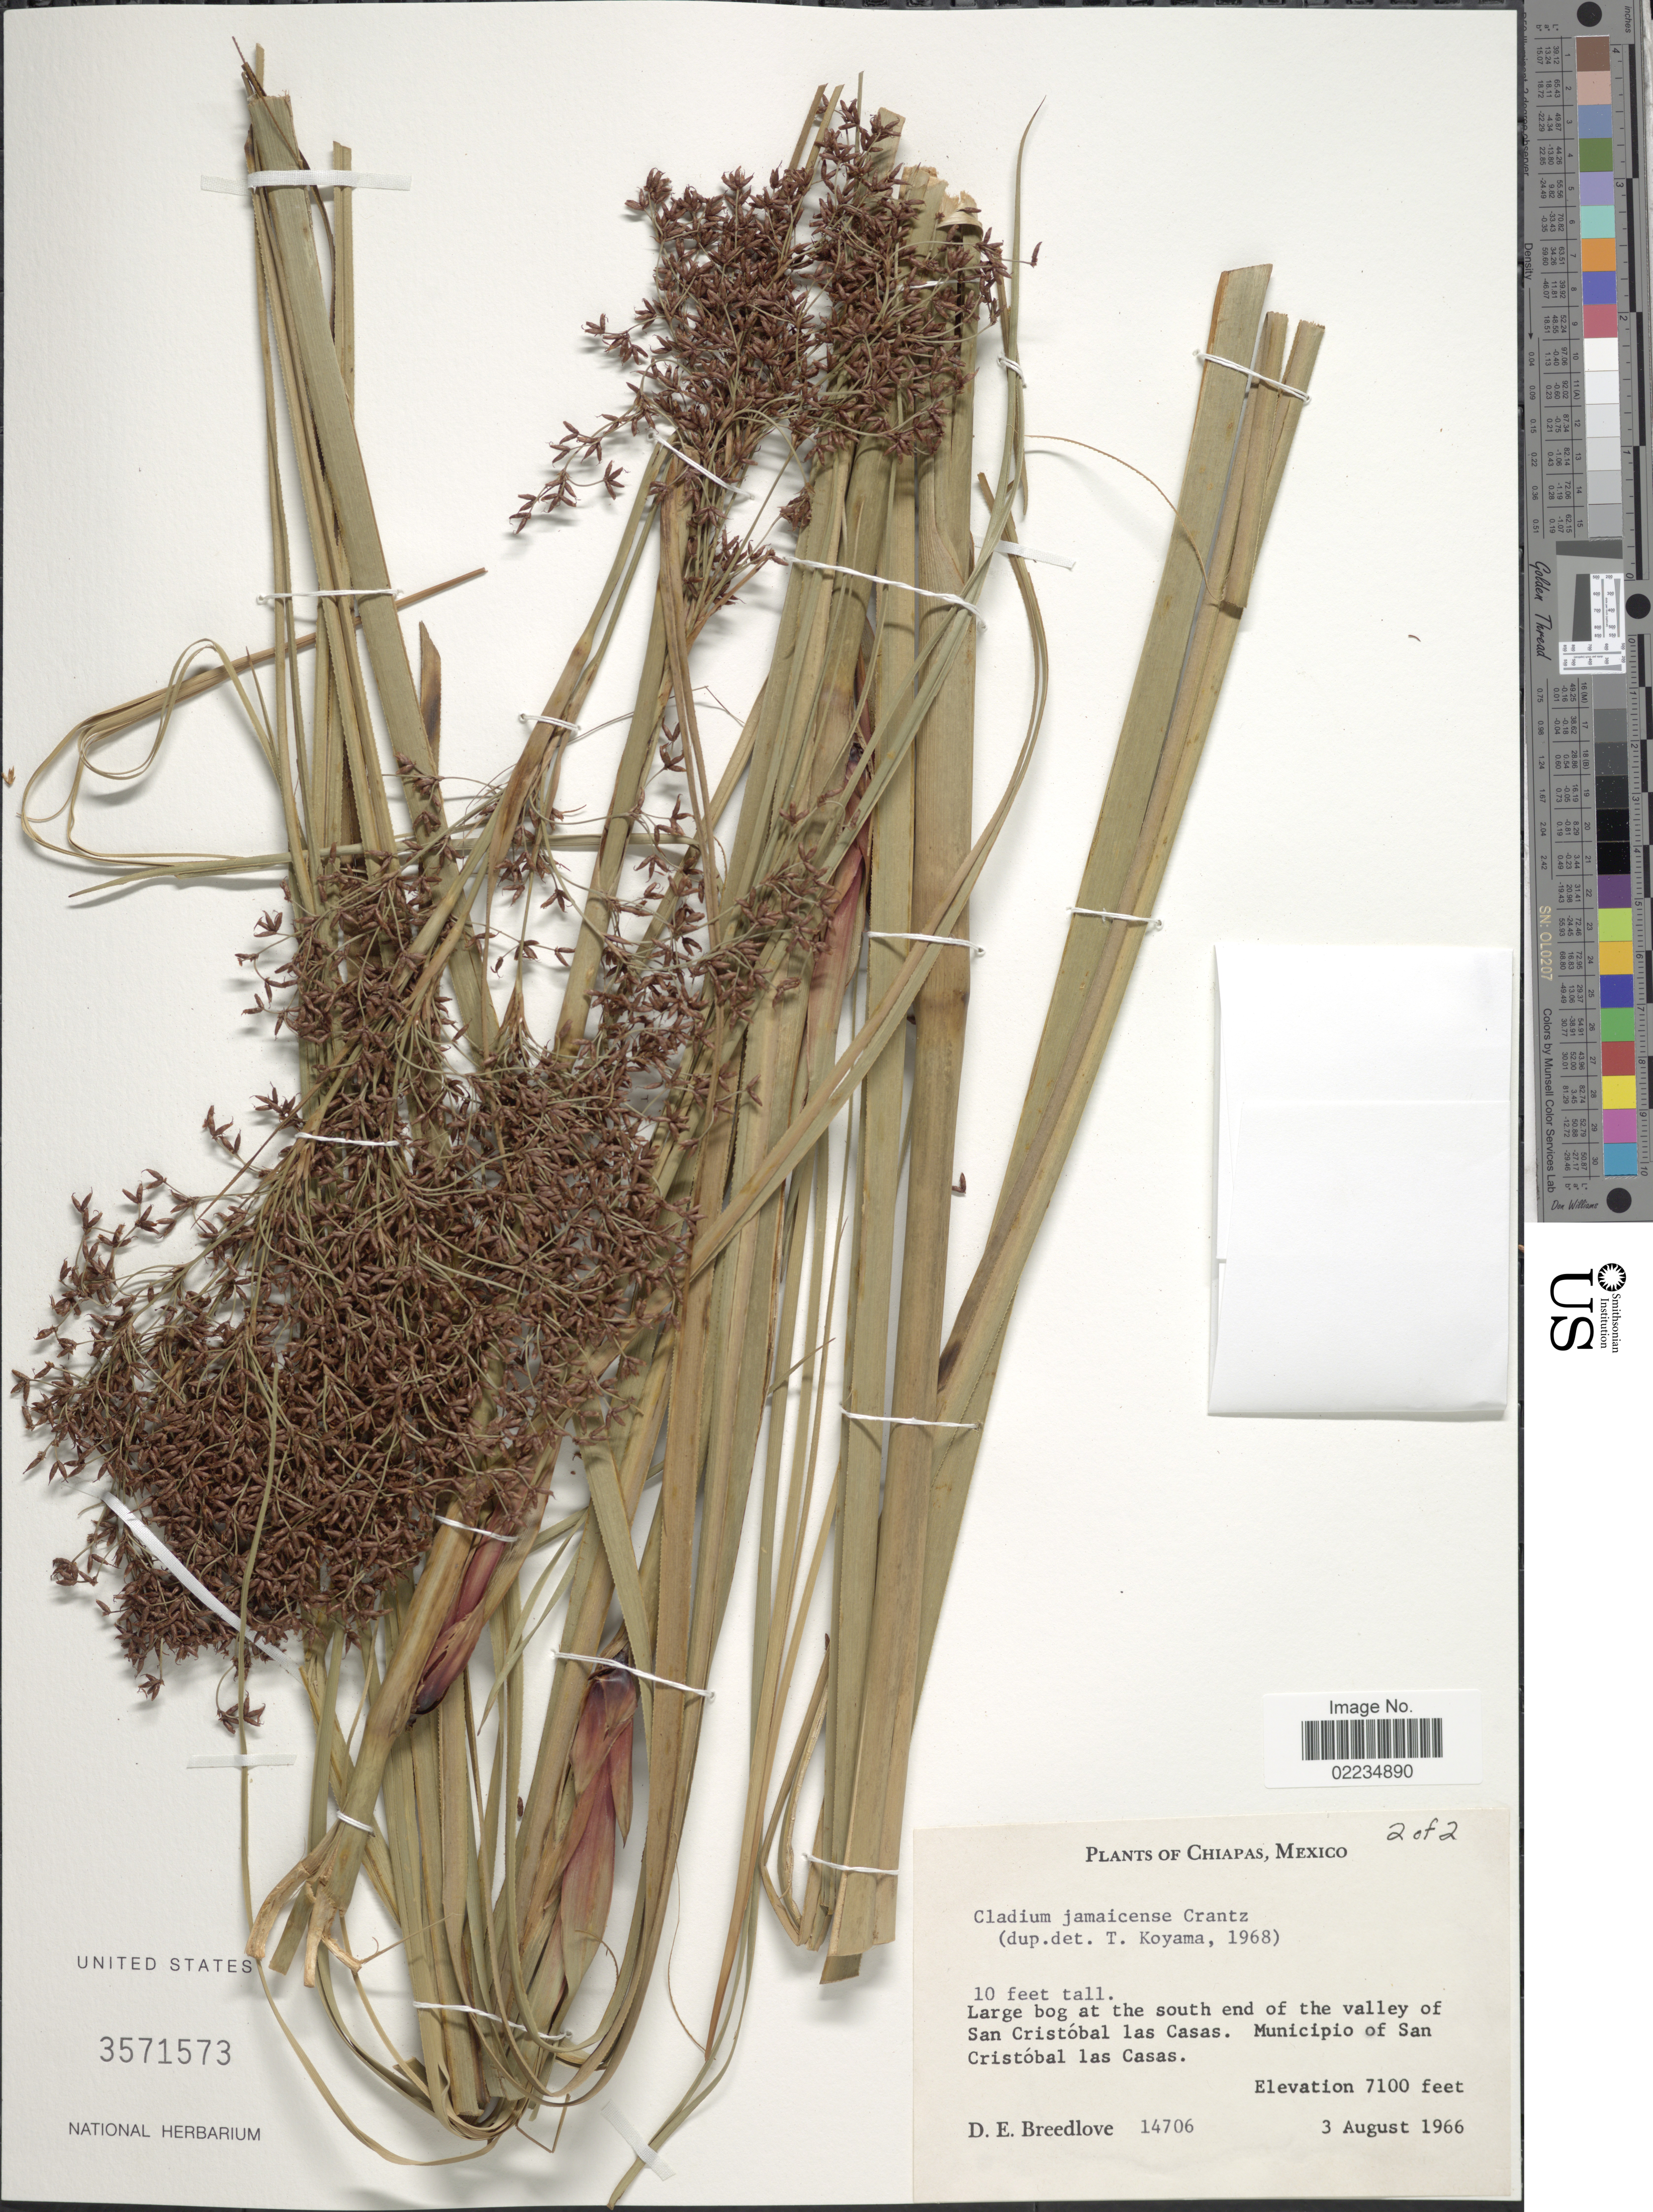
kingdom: Plantae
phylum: Tracheophyta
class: Liliopsida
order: Poales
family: Cyperaceae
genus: Cladium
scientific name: Cladium jamaicense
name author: Crantz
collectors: D. E. Breedlove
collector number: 14706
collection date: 1966-08-03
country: Mexico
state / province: Chiapas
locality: Chiapas, Mexico, Large bog at the south end of the valley of San Cristobal las Casas, Municipio of San Cristobal las Casas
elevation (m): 2164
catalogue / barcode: US 3571573